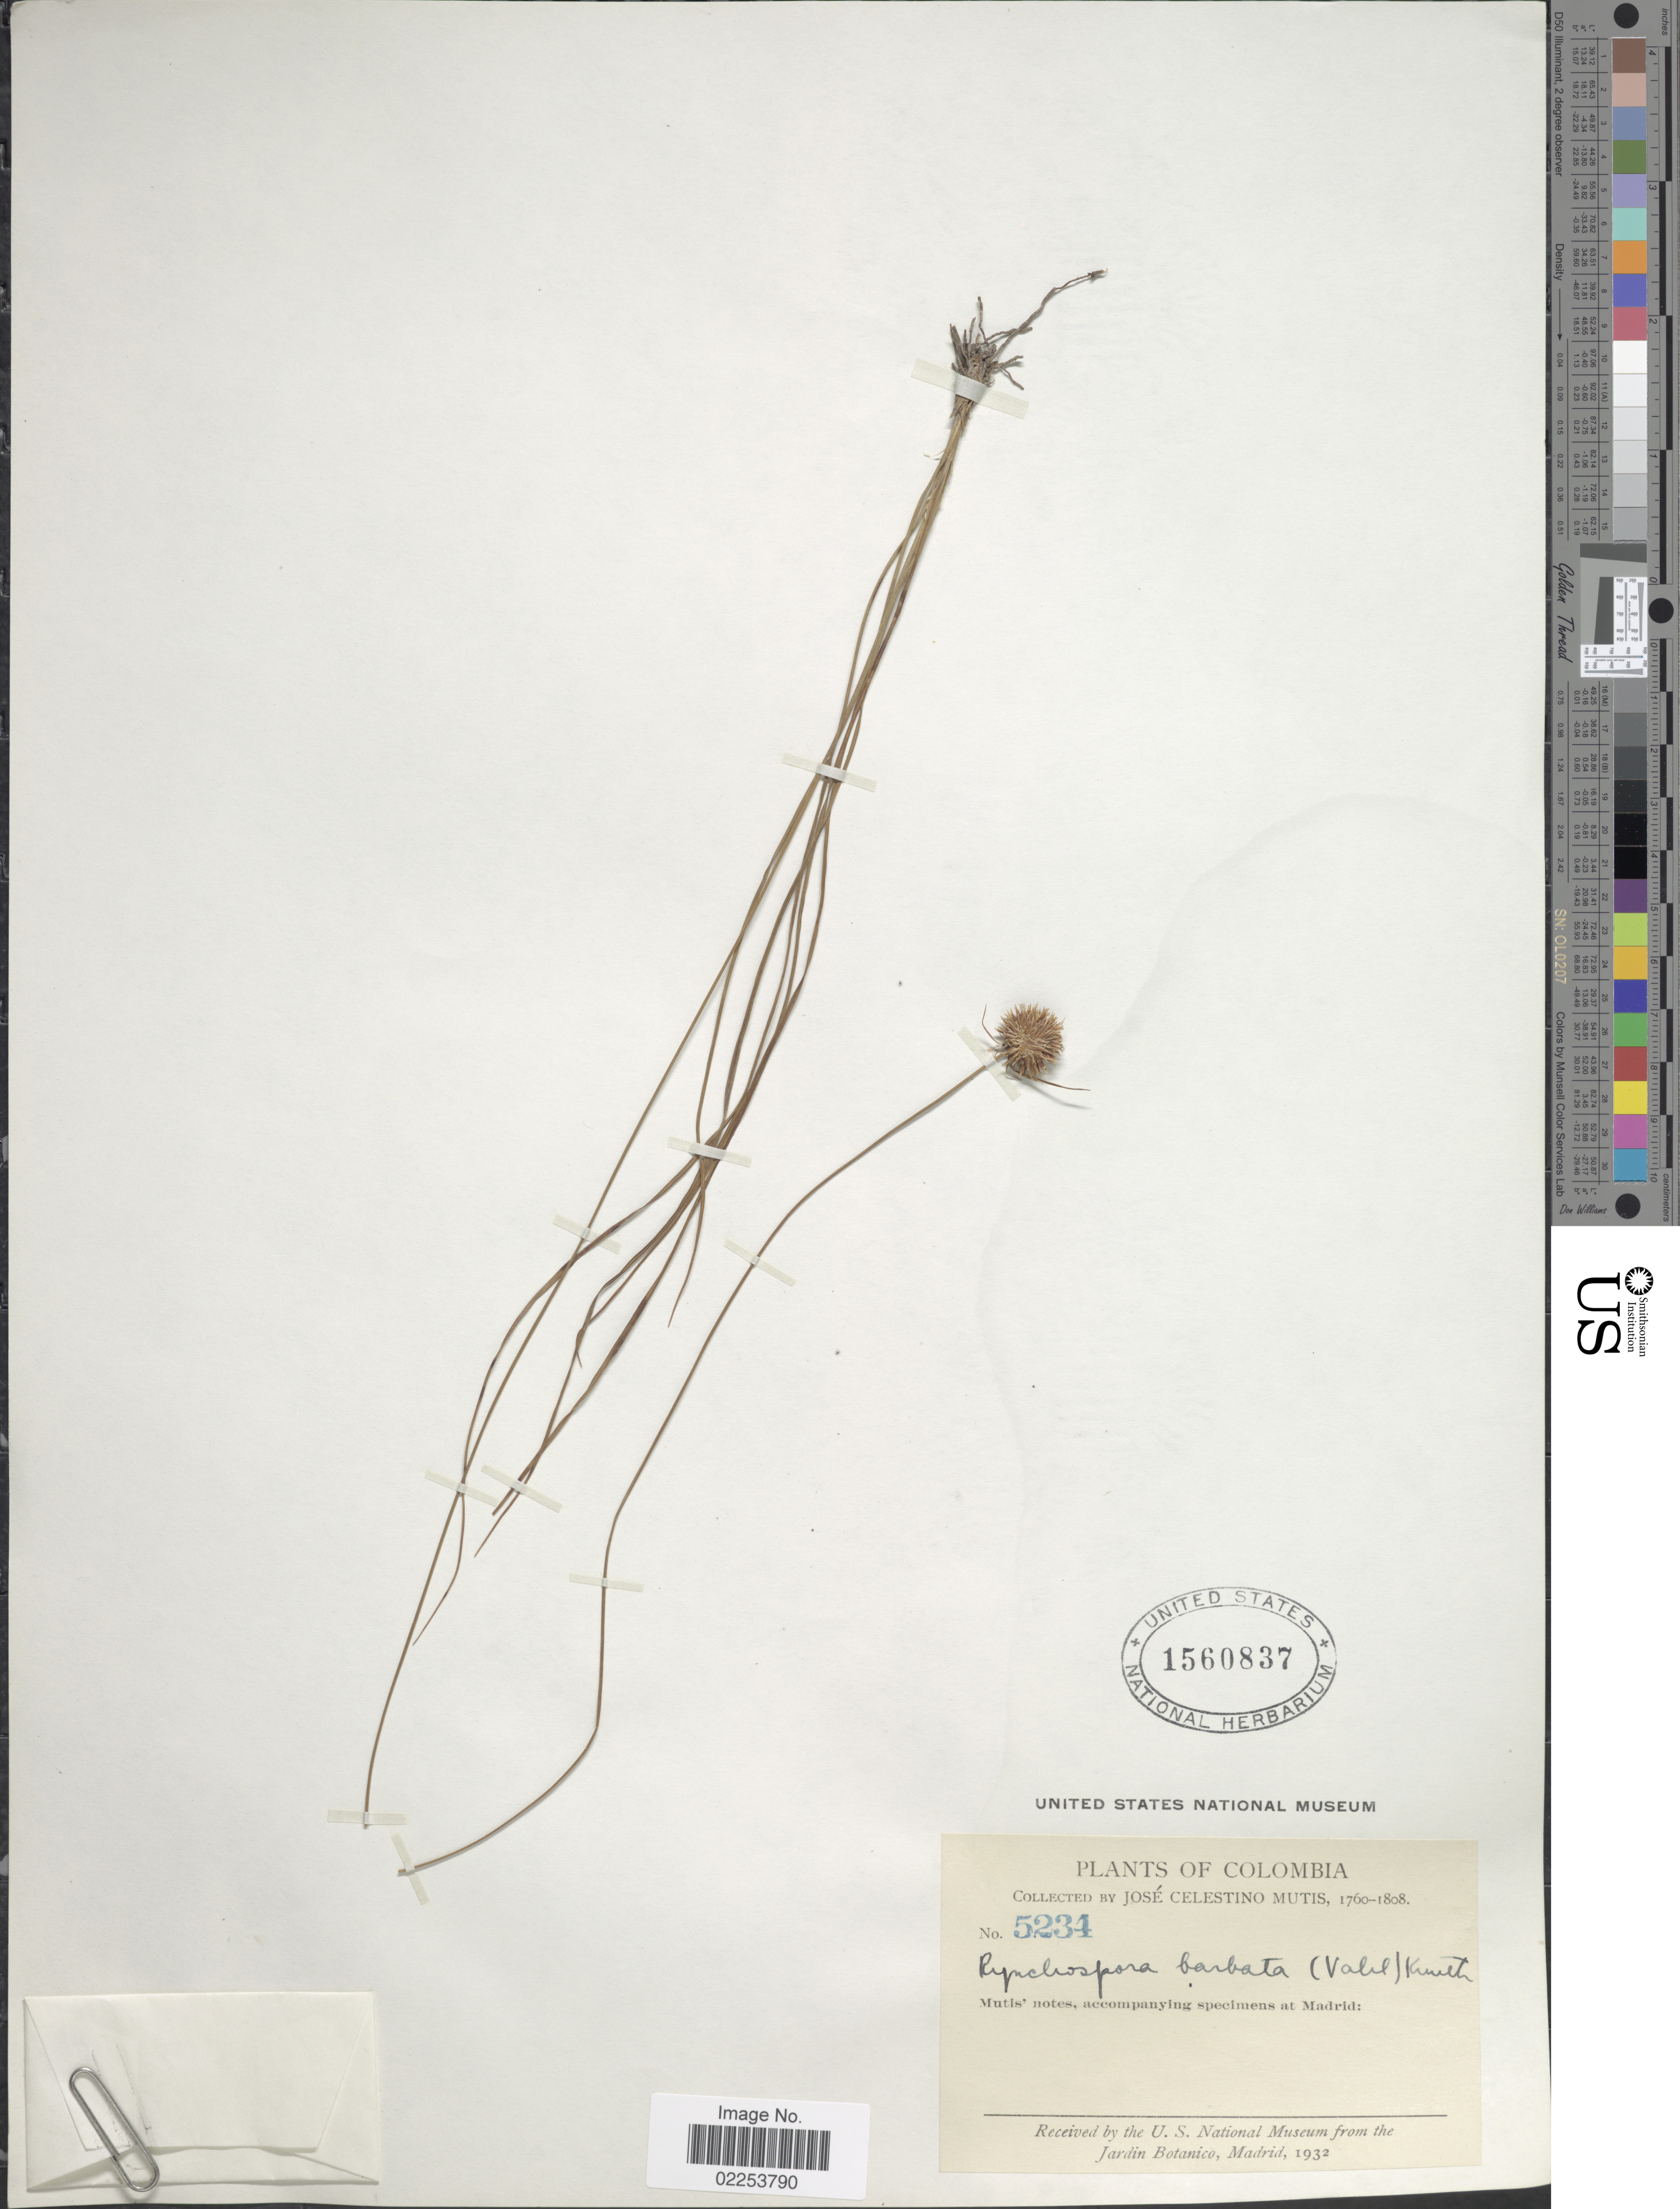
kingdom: Plantae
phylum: Tracheophyta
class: Liliopsida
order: Poales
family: Cyperaceae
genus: Rhynchospora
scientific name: Rhynchospora barbata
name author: (Vahl) Kunth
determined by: Alves, K.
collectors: J. C. B. Mutis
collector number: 5234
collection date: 1760/1808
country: Colombia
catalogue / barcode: US 1560837